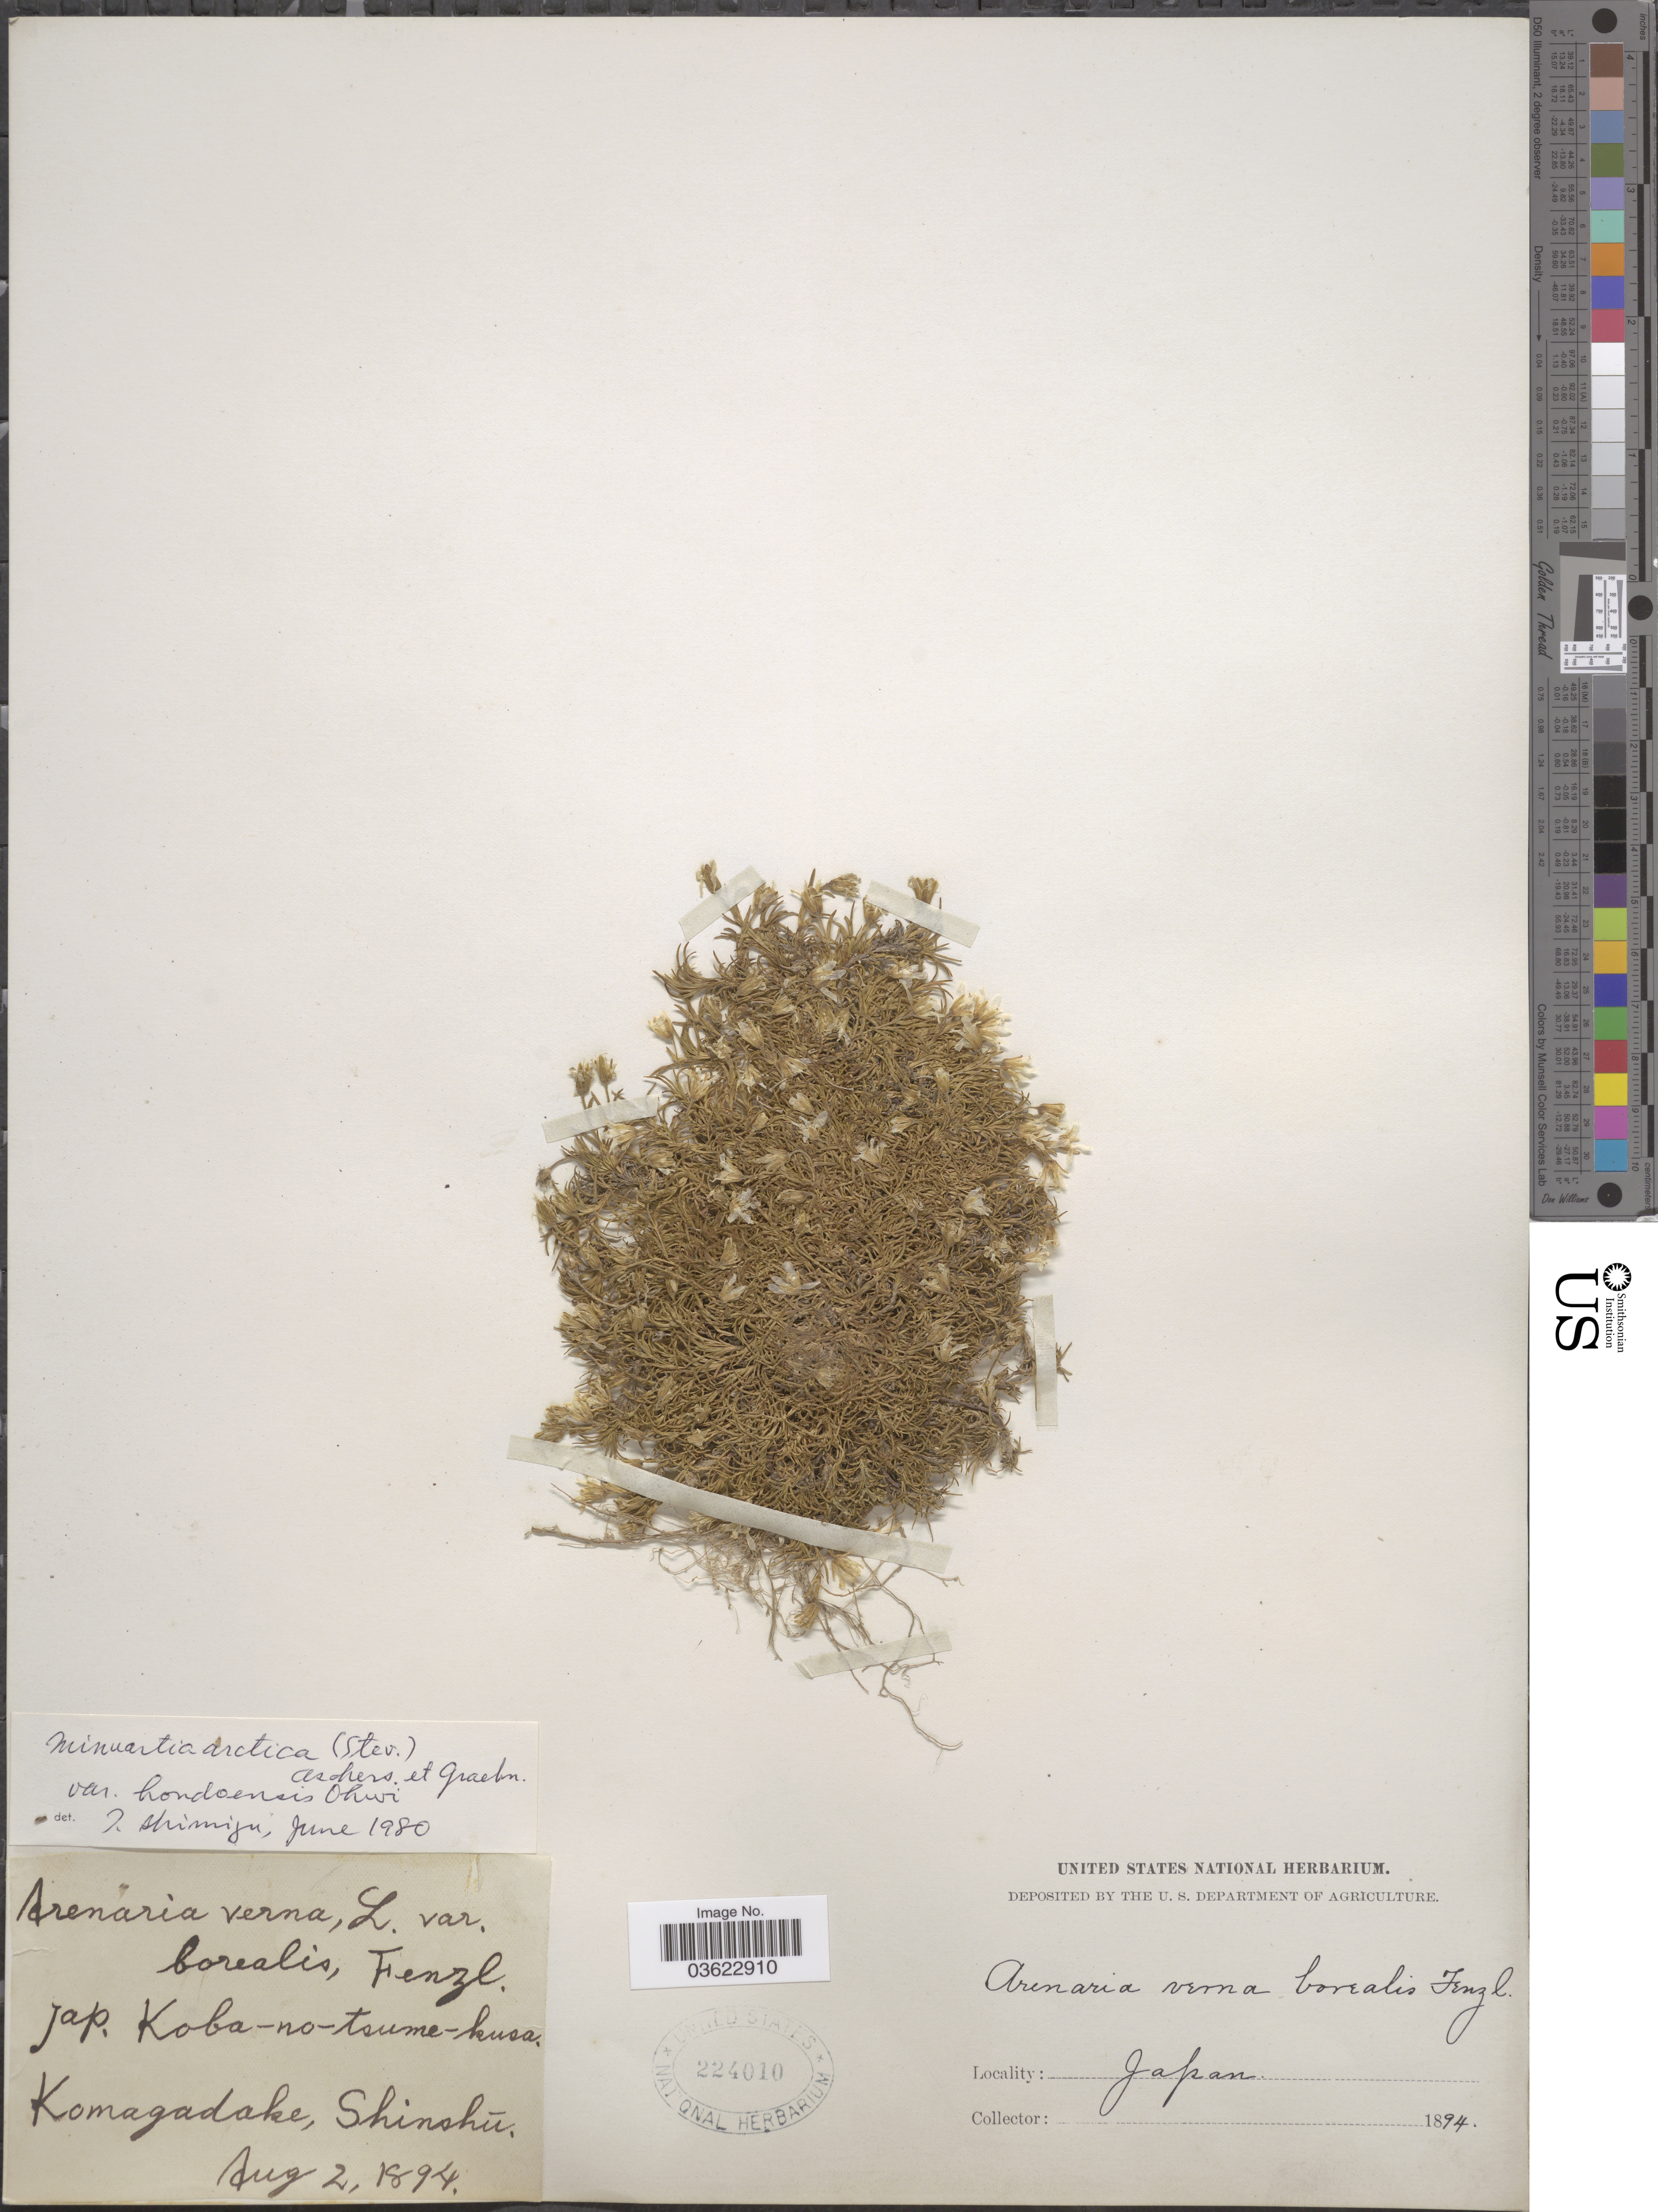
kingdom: Plantae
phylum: Tracheophyta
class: Magnoliopsida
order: Caryophyllales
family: Caryophyllaceae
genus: Minuartia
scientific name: Minuartia hondoensis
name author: (Ohwi) Ohwi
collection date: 1894-08-02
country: Japan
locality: Komagadake, Shinshu.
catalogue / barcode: US 224010